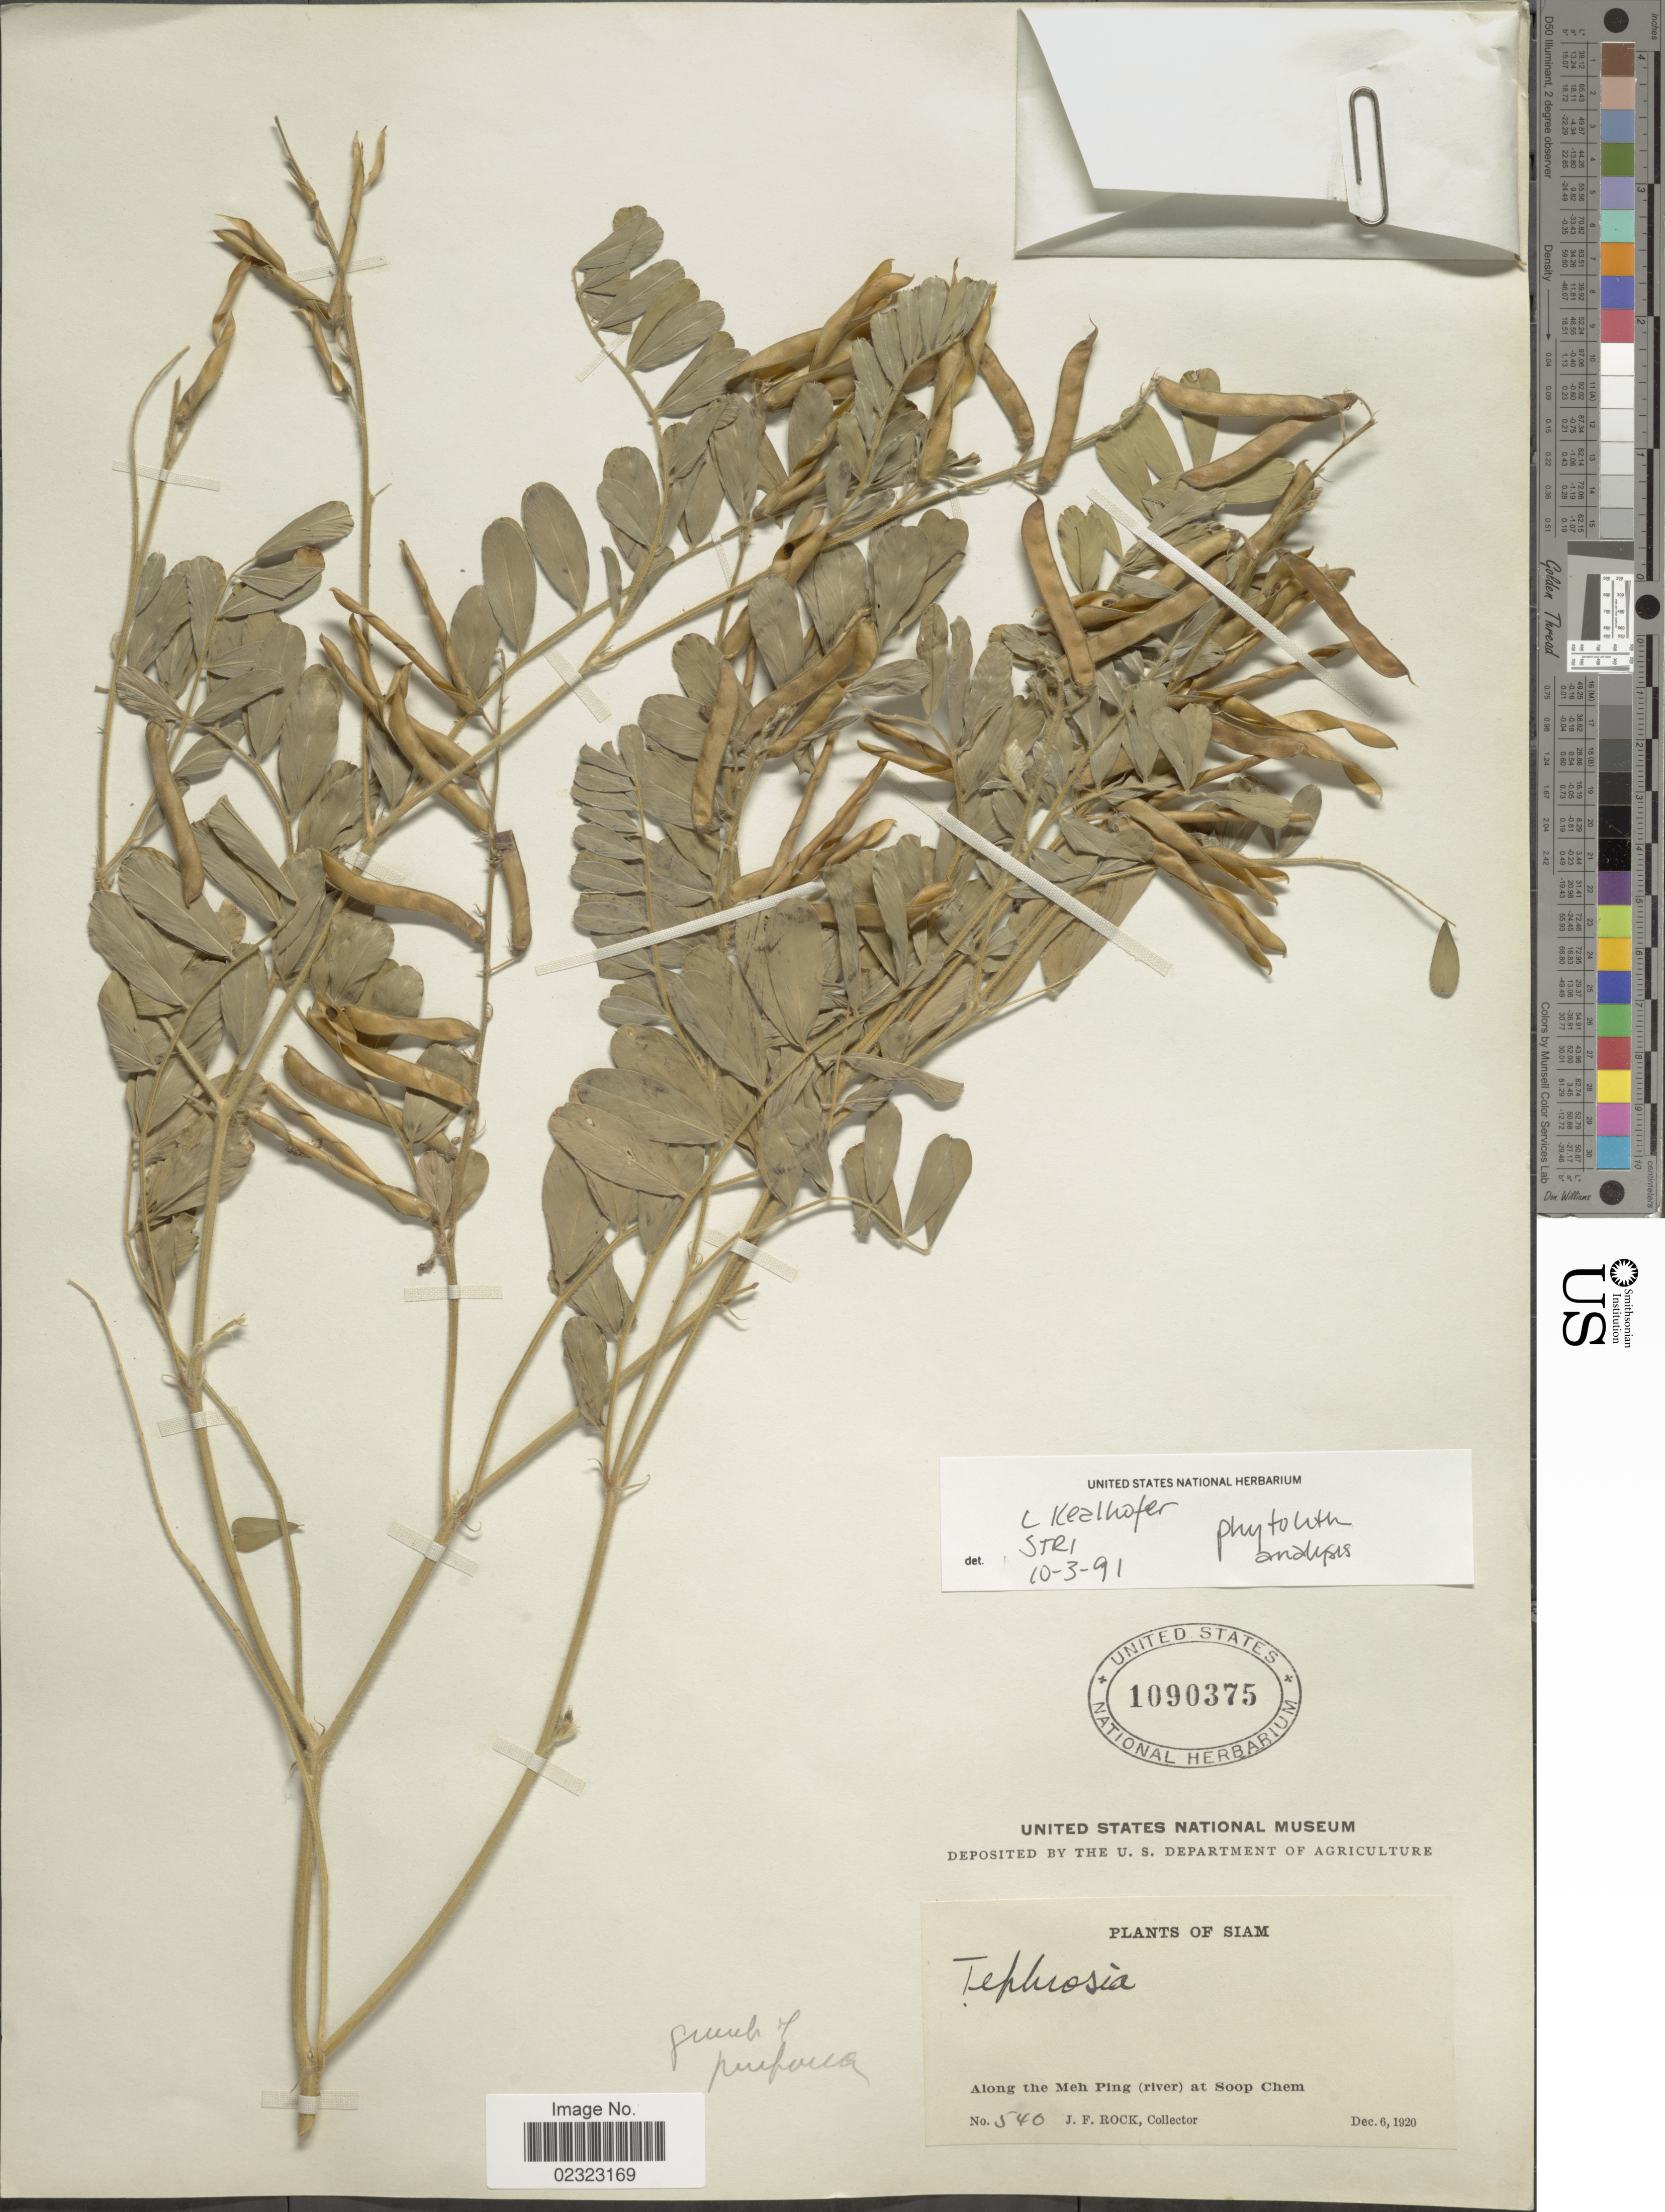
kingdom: Plantae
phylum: Tracheophyta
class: Magnoliopsida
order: Fabales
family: Fabaceae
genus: Tephrosia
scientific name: Tephrosia purpurea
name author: (L.) Pers.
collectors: J. Rock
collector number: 540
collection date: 1920-12-06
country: Thailand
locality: Siam. Along the Meh Ping (river) at Soop Chem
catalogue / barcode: US 1090375